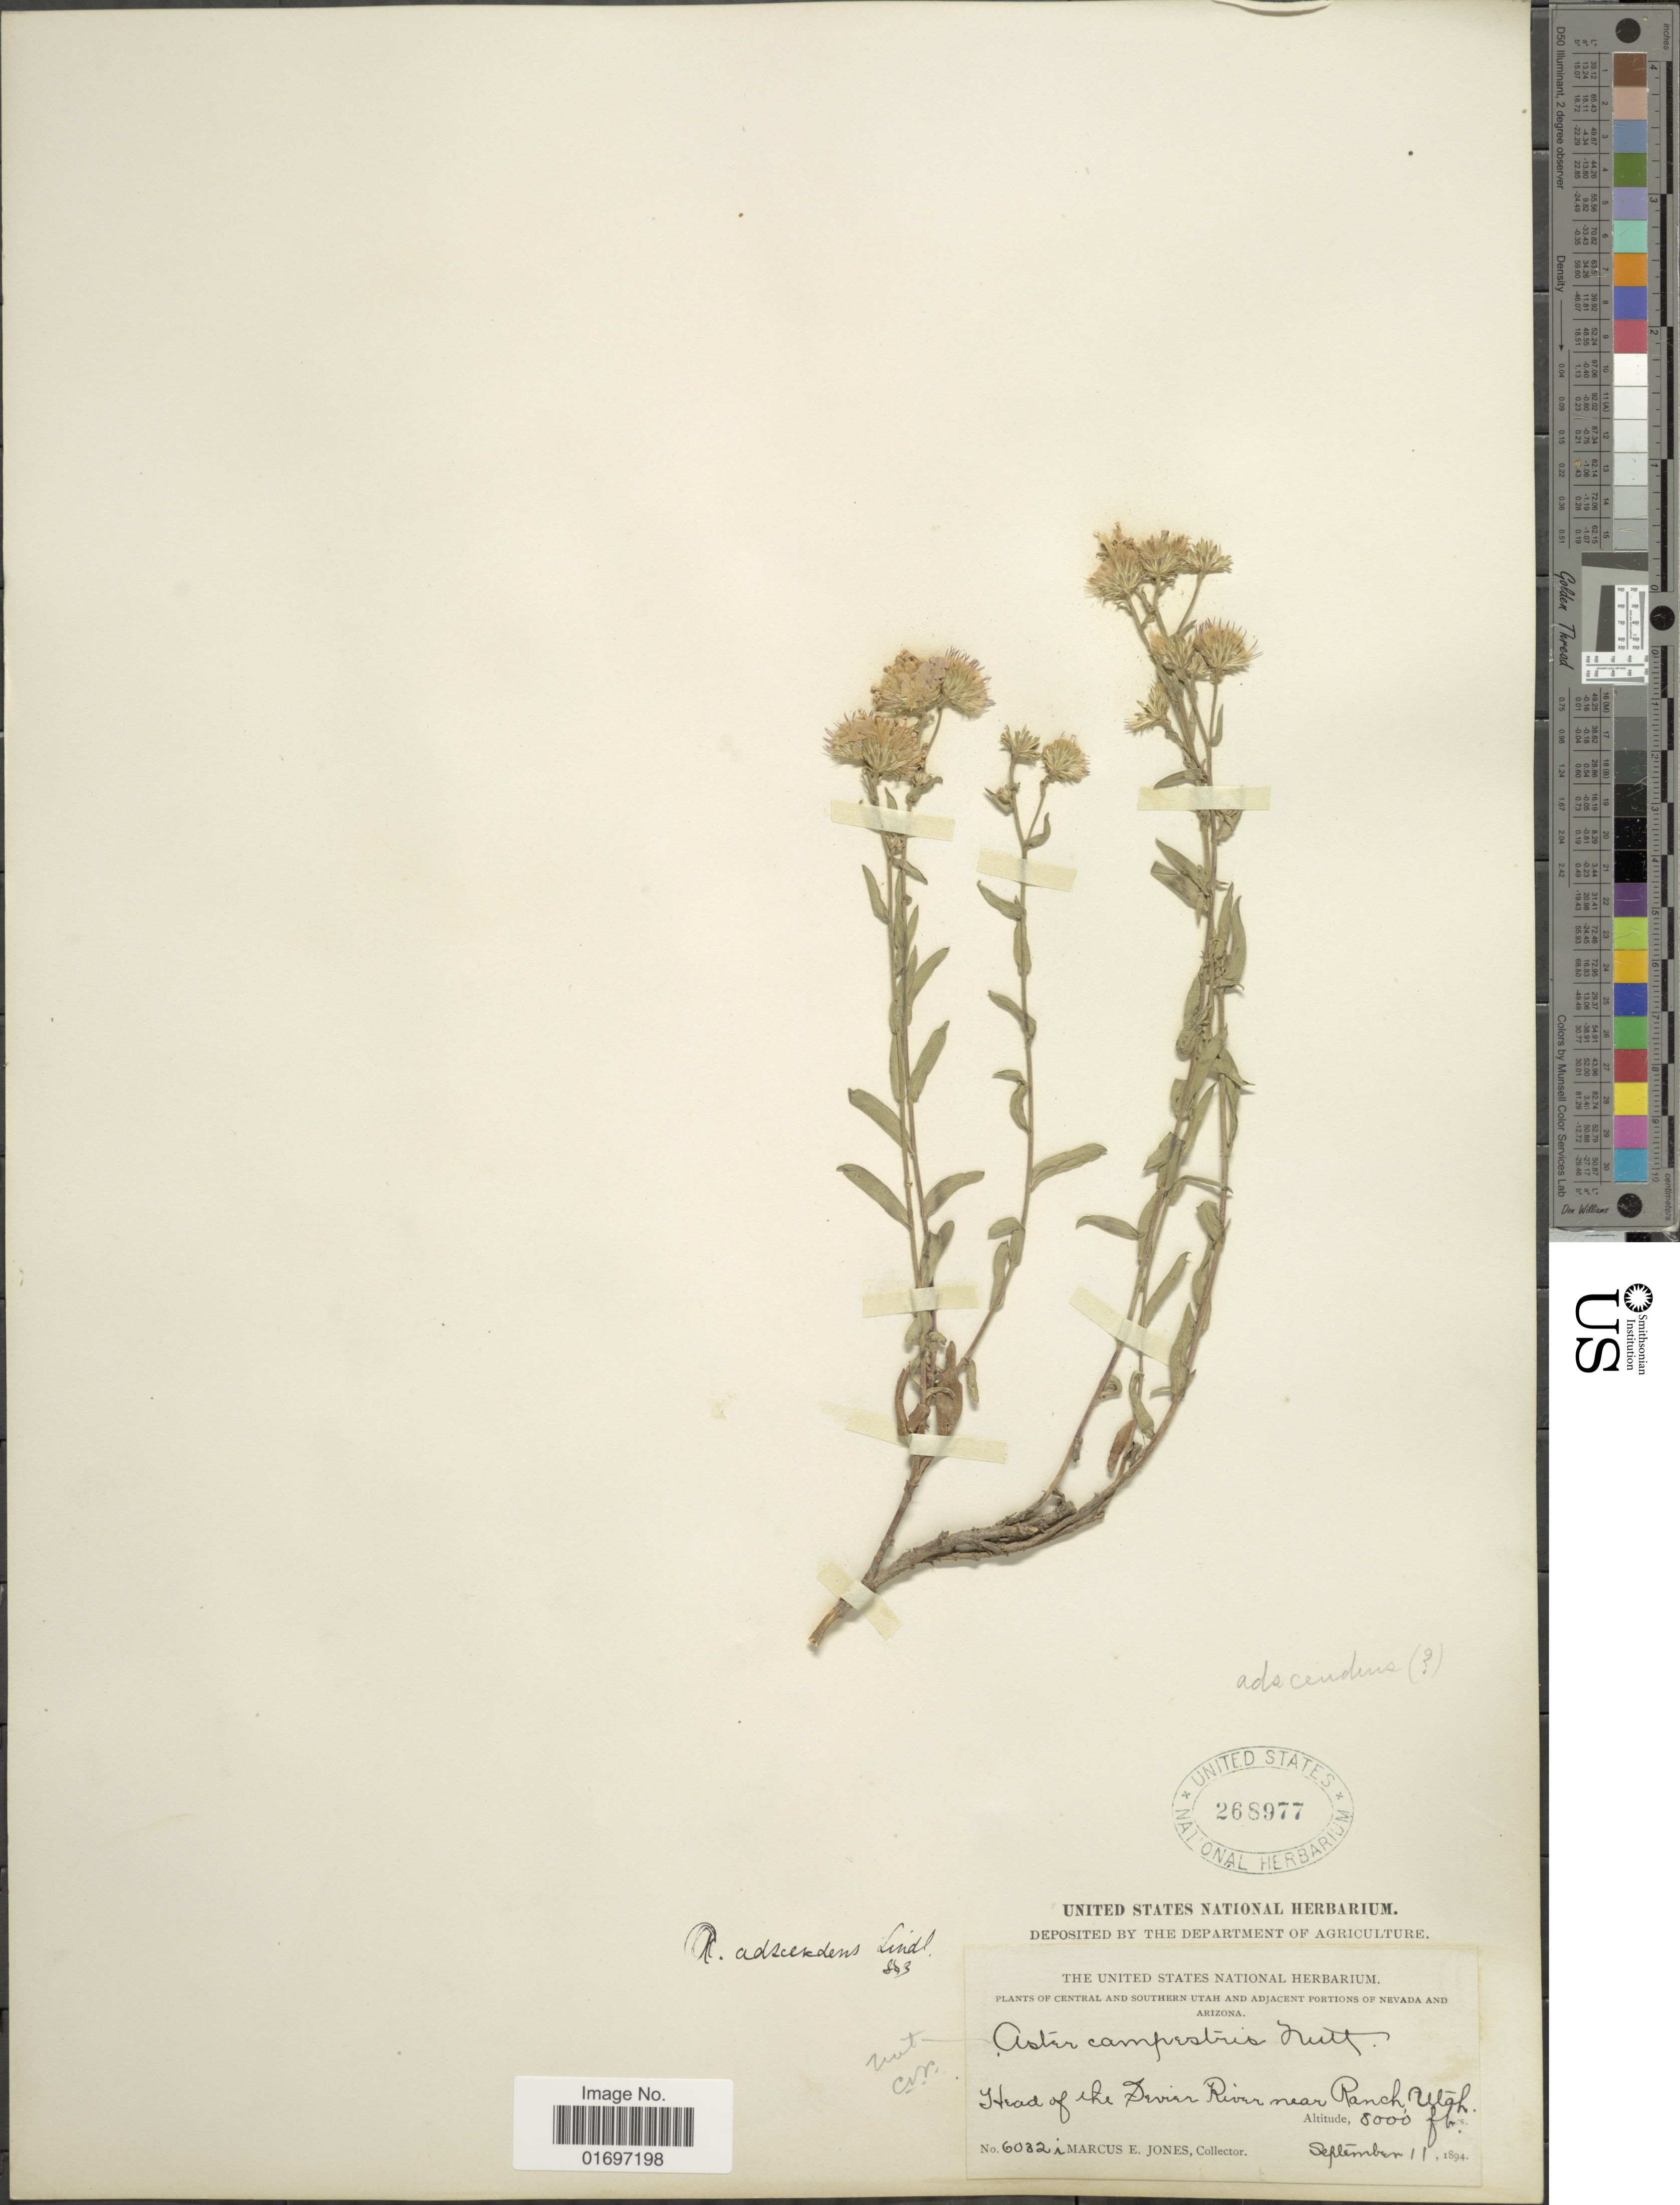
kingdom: Plantae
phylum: Tracheophyta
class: Magnoliopsida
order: Asterales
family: Asteraceae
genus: Symphyotrichum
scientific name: Symphyotrichum ascendens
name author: (Lindl.) G.L. Nesom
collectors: M. E. Jones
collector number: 6032i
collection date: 1894-09-11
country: United States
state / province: Utah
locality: Central and Southern Utah and adjacent portions of Nevada and Arizona. Head of the Devier River near Ranch, Utah.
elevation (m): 2438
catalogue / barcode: US 268977